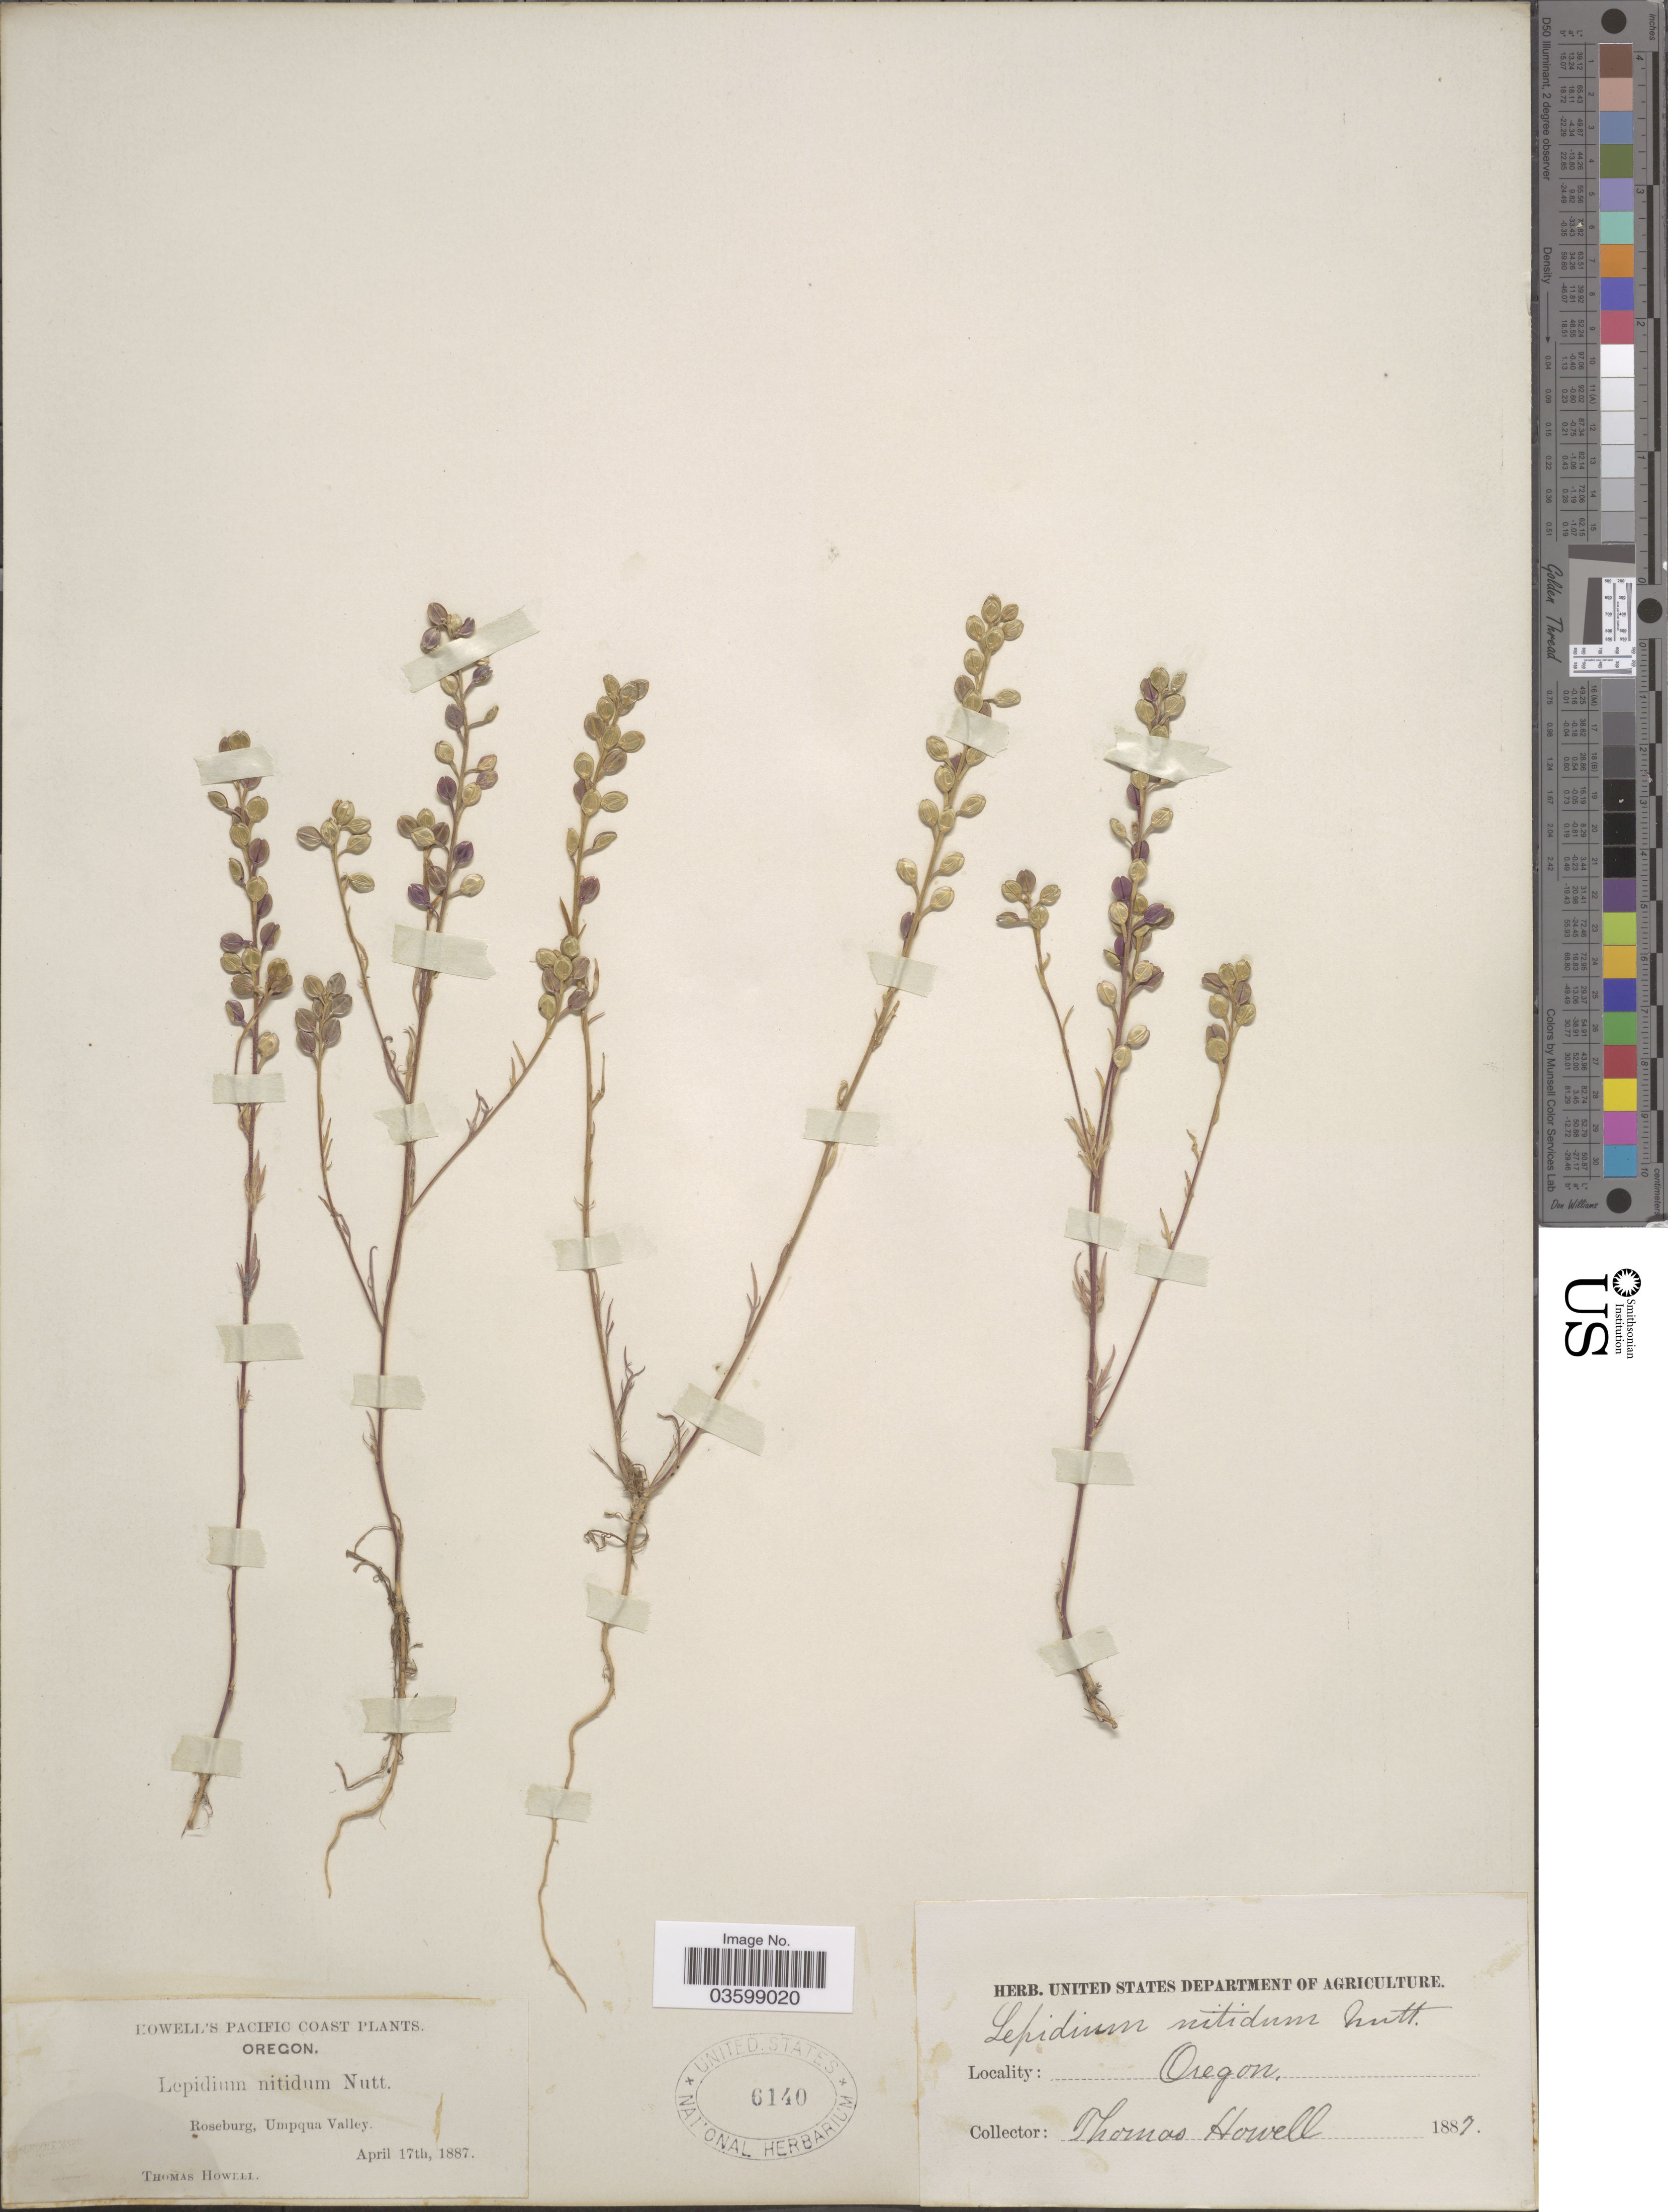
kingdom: Plantae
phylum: Tracheophyta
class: Magnoliopsida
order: Brassicales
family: Brassicaceae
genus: Lepidium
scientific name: Lepidium nitidum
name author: Nutt.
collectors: T. Howell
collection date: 1887-04-17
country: United States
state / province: Oregon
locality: Pacific Coast. Roseburg, Umpqua Valley.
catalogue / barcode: US 6140